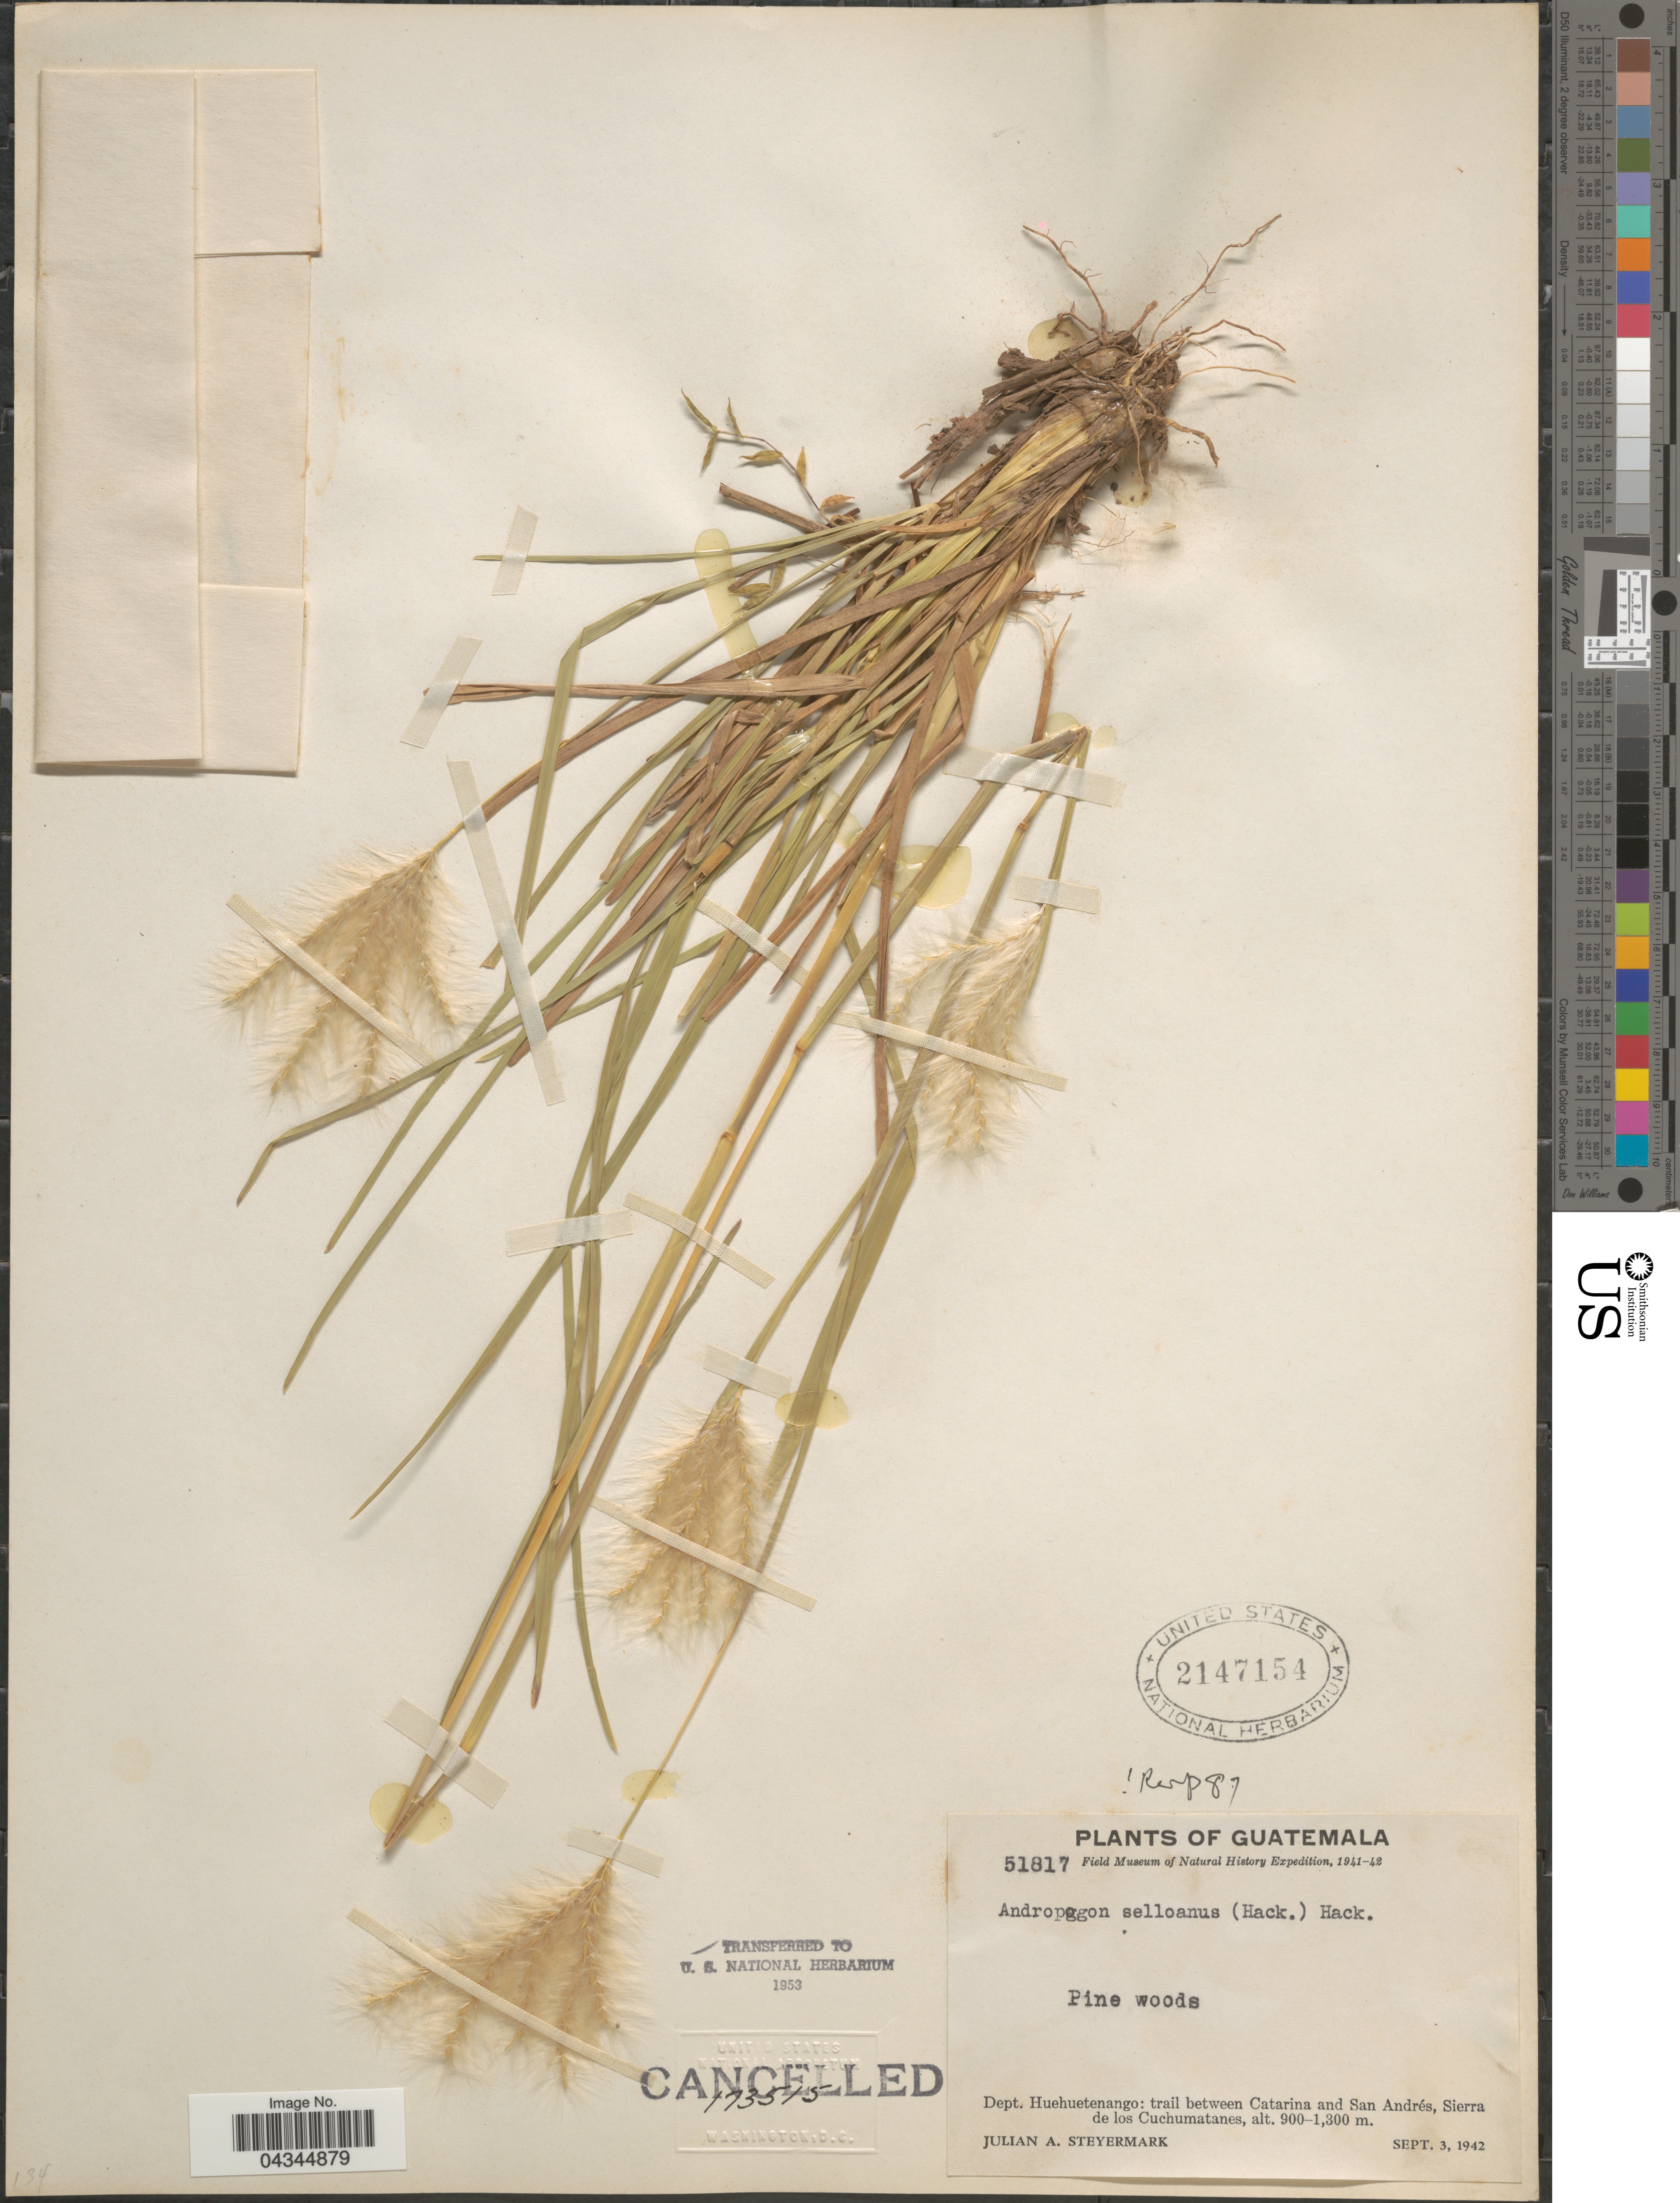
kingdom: Plantae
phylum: Tracheophyta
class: Liliopsida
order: Poales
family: Poaceae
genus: Andropogon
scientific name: Andropogon selloanus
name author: (Hack.) Hack.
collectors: J. Steyermark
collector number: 51817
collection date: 1942-09-03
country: Guatemala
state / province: Huehuetenango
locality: Field Museum of Natural History Expedition, 1941-42. Dept. Huehuetenango: trail between Catarina and San Andrés, Sierra de los Cuchumatanes.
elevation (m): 900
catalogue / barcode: US 2147154